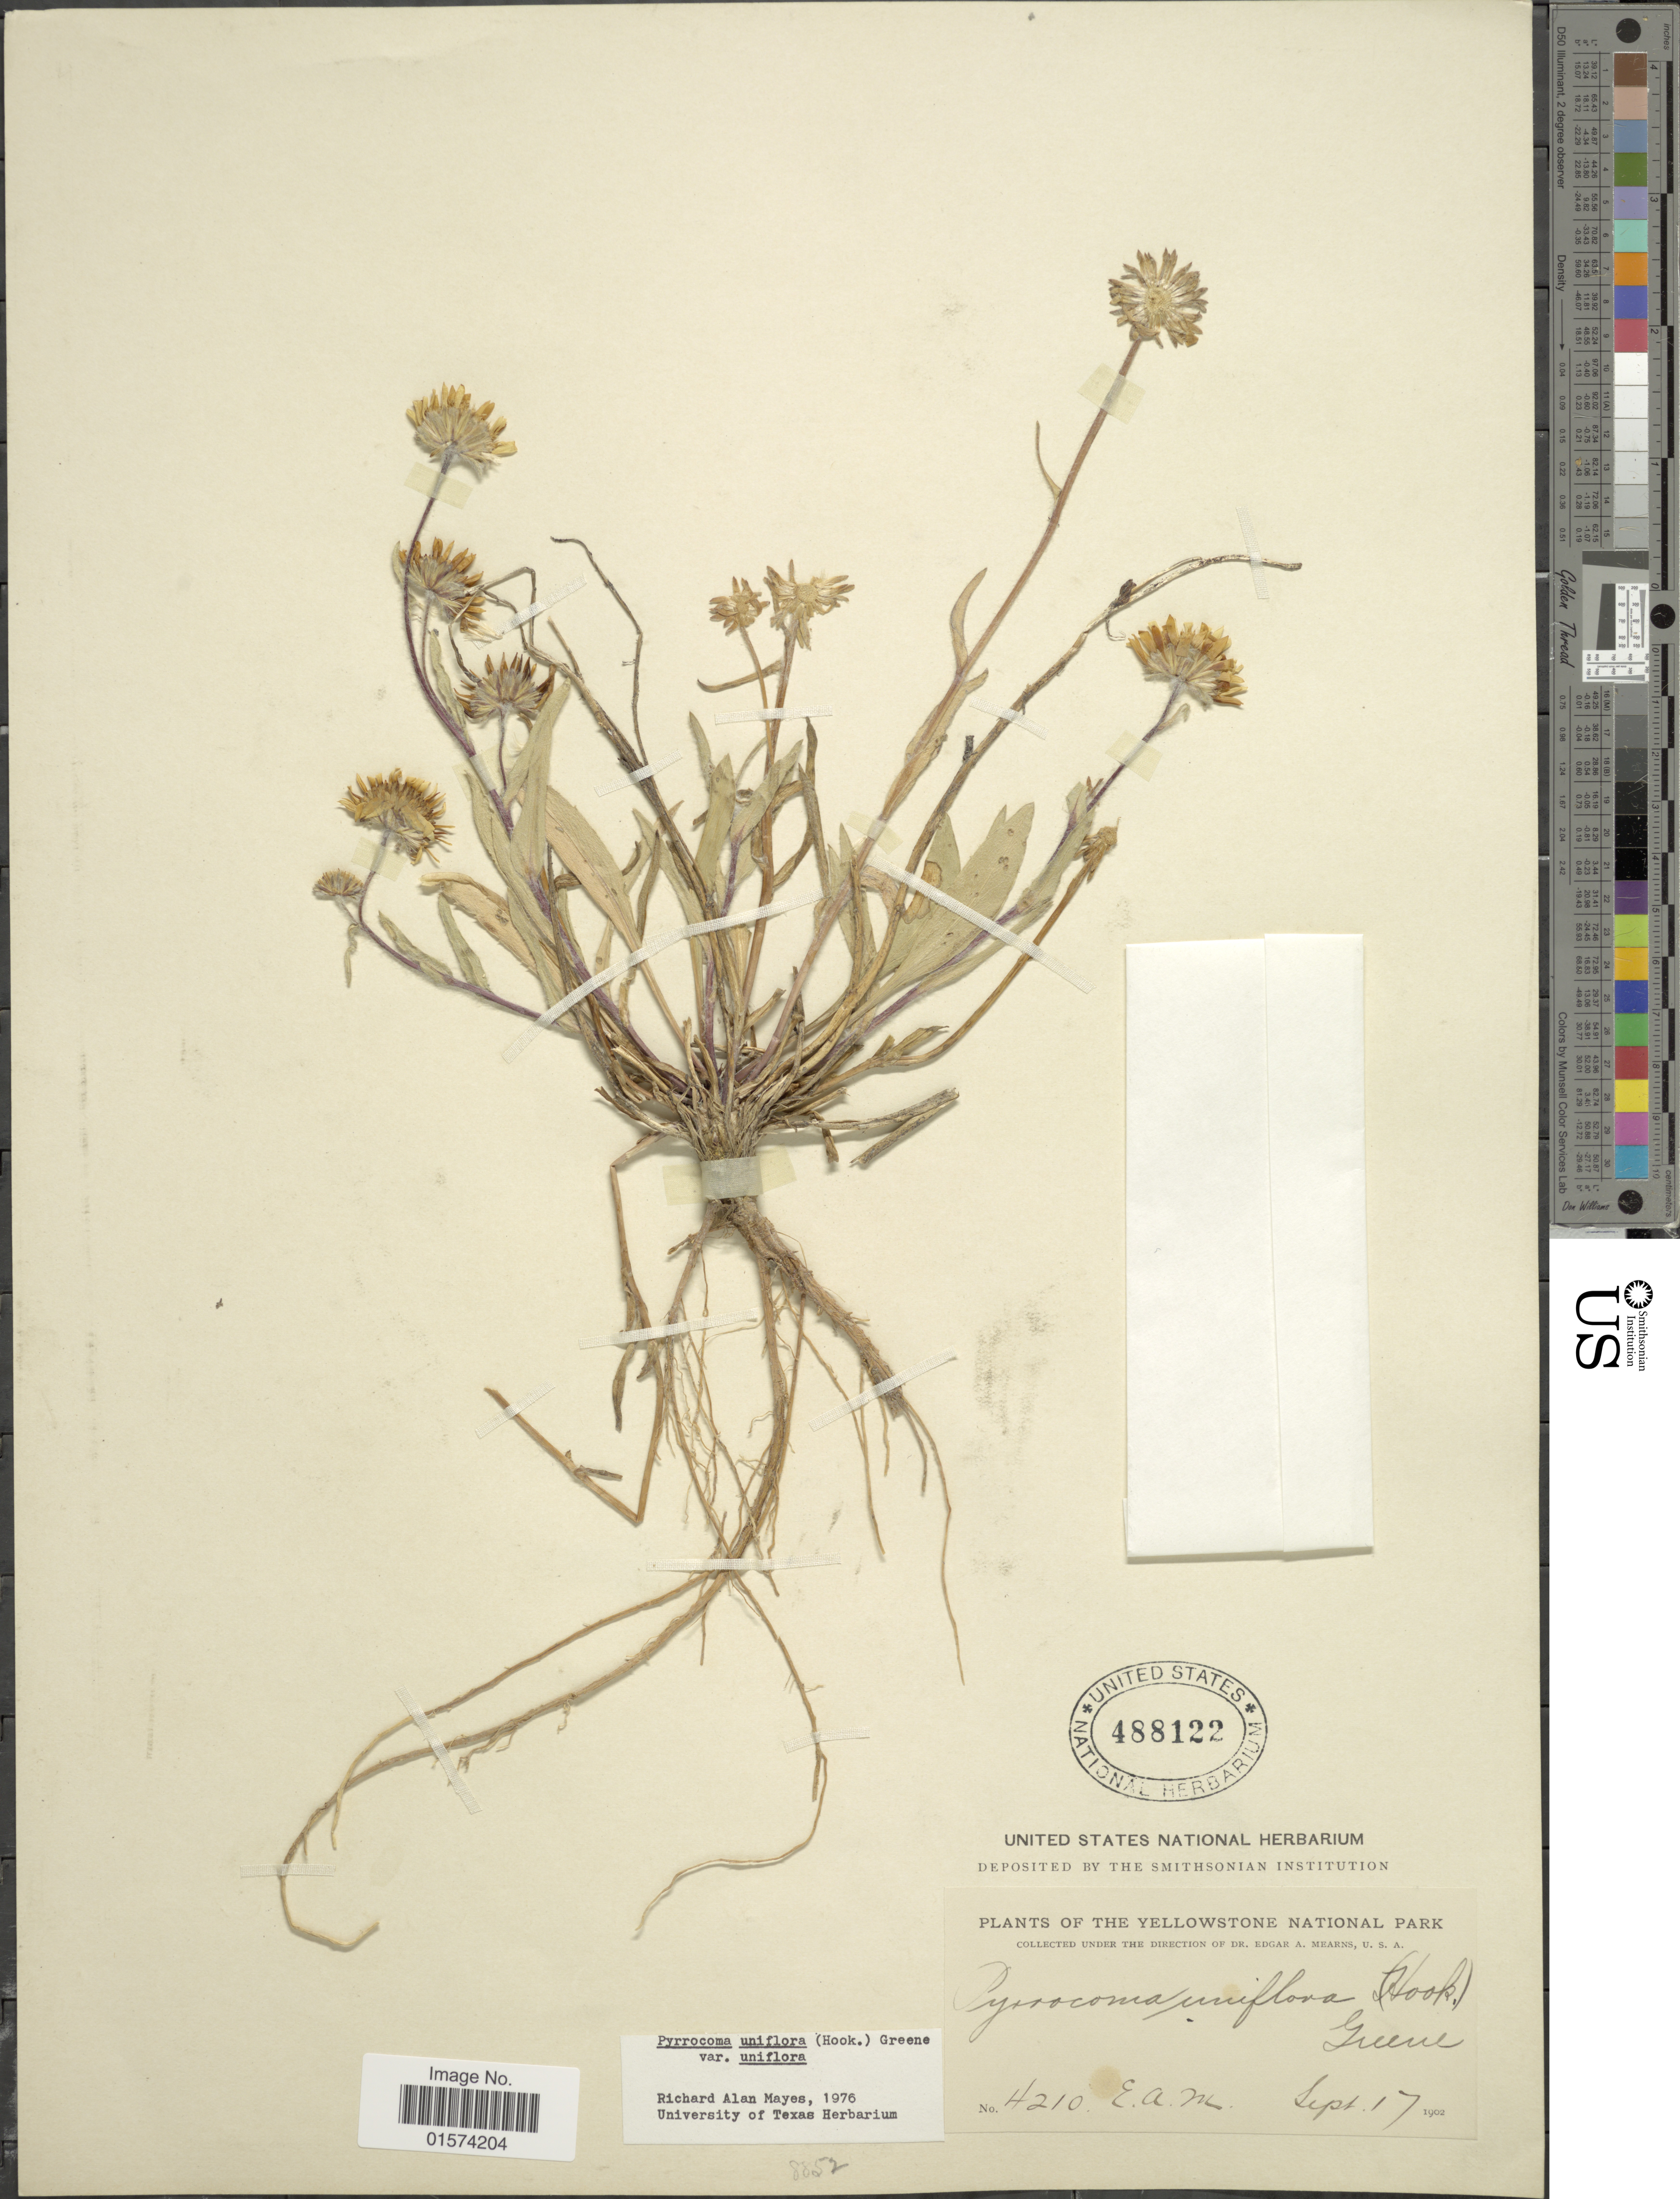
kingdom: Plantae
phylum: Tracheophyta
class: Magnoliopsida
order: Asterales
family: Asteraceae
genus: Pyrrocoma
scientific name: Pyrrocoma uniflora var. uniflora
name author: (Hook.) Greene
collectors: E. A. Mearns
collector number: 4210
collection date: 1902-09-17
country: United States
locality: Yellowstone National Park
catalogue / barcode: US 488122